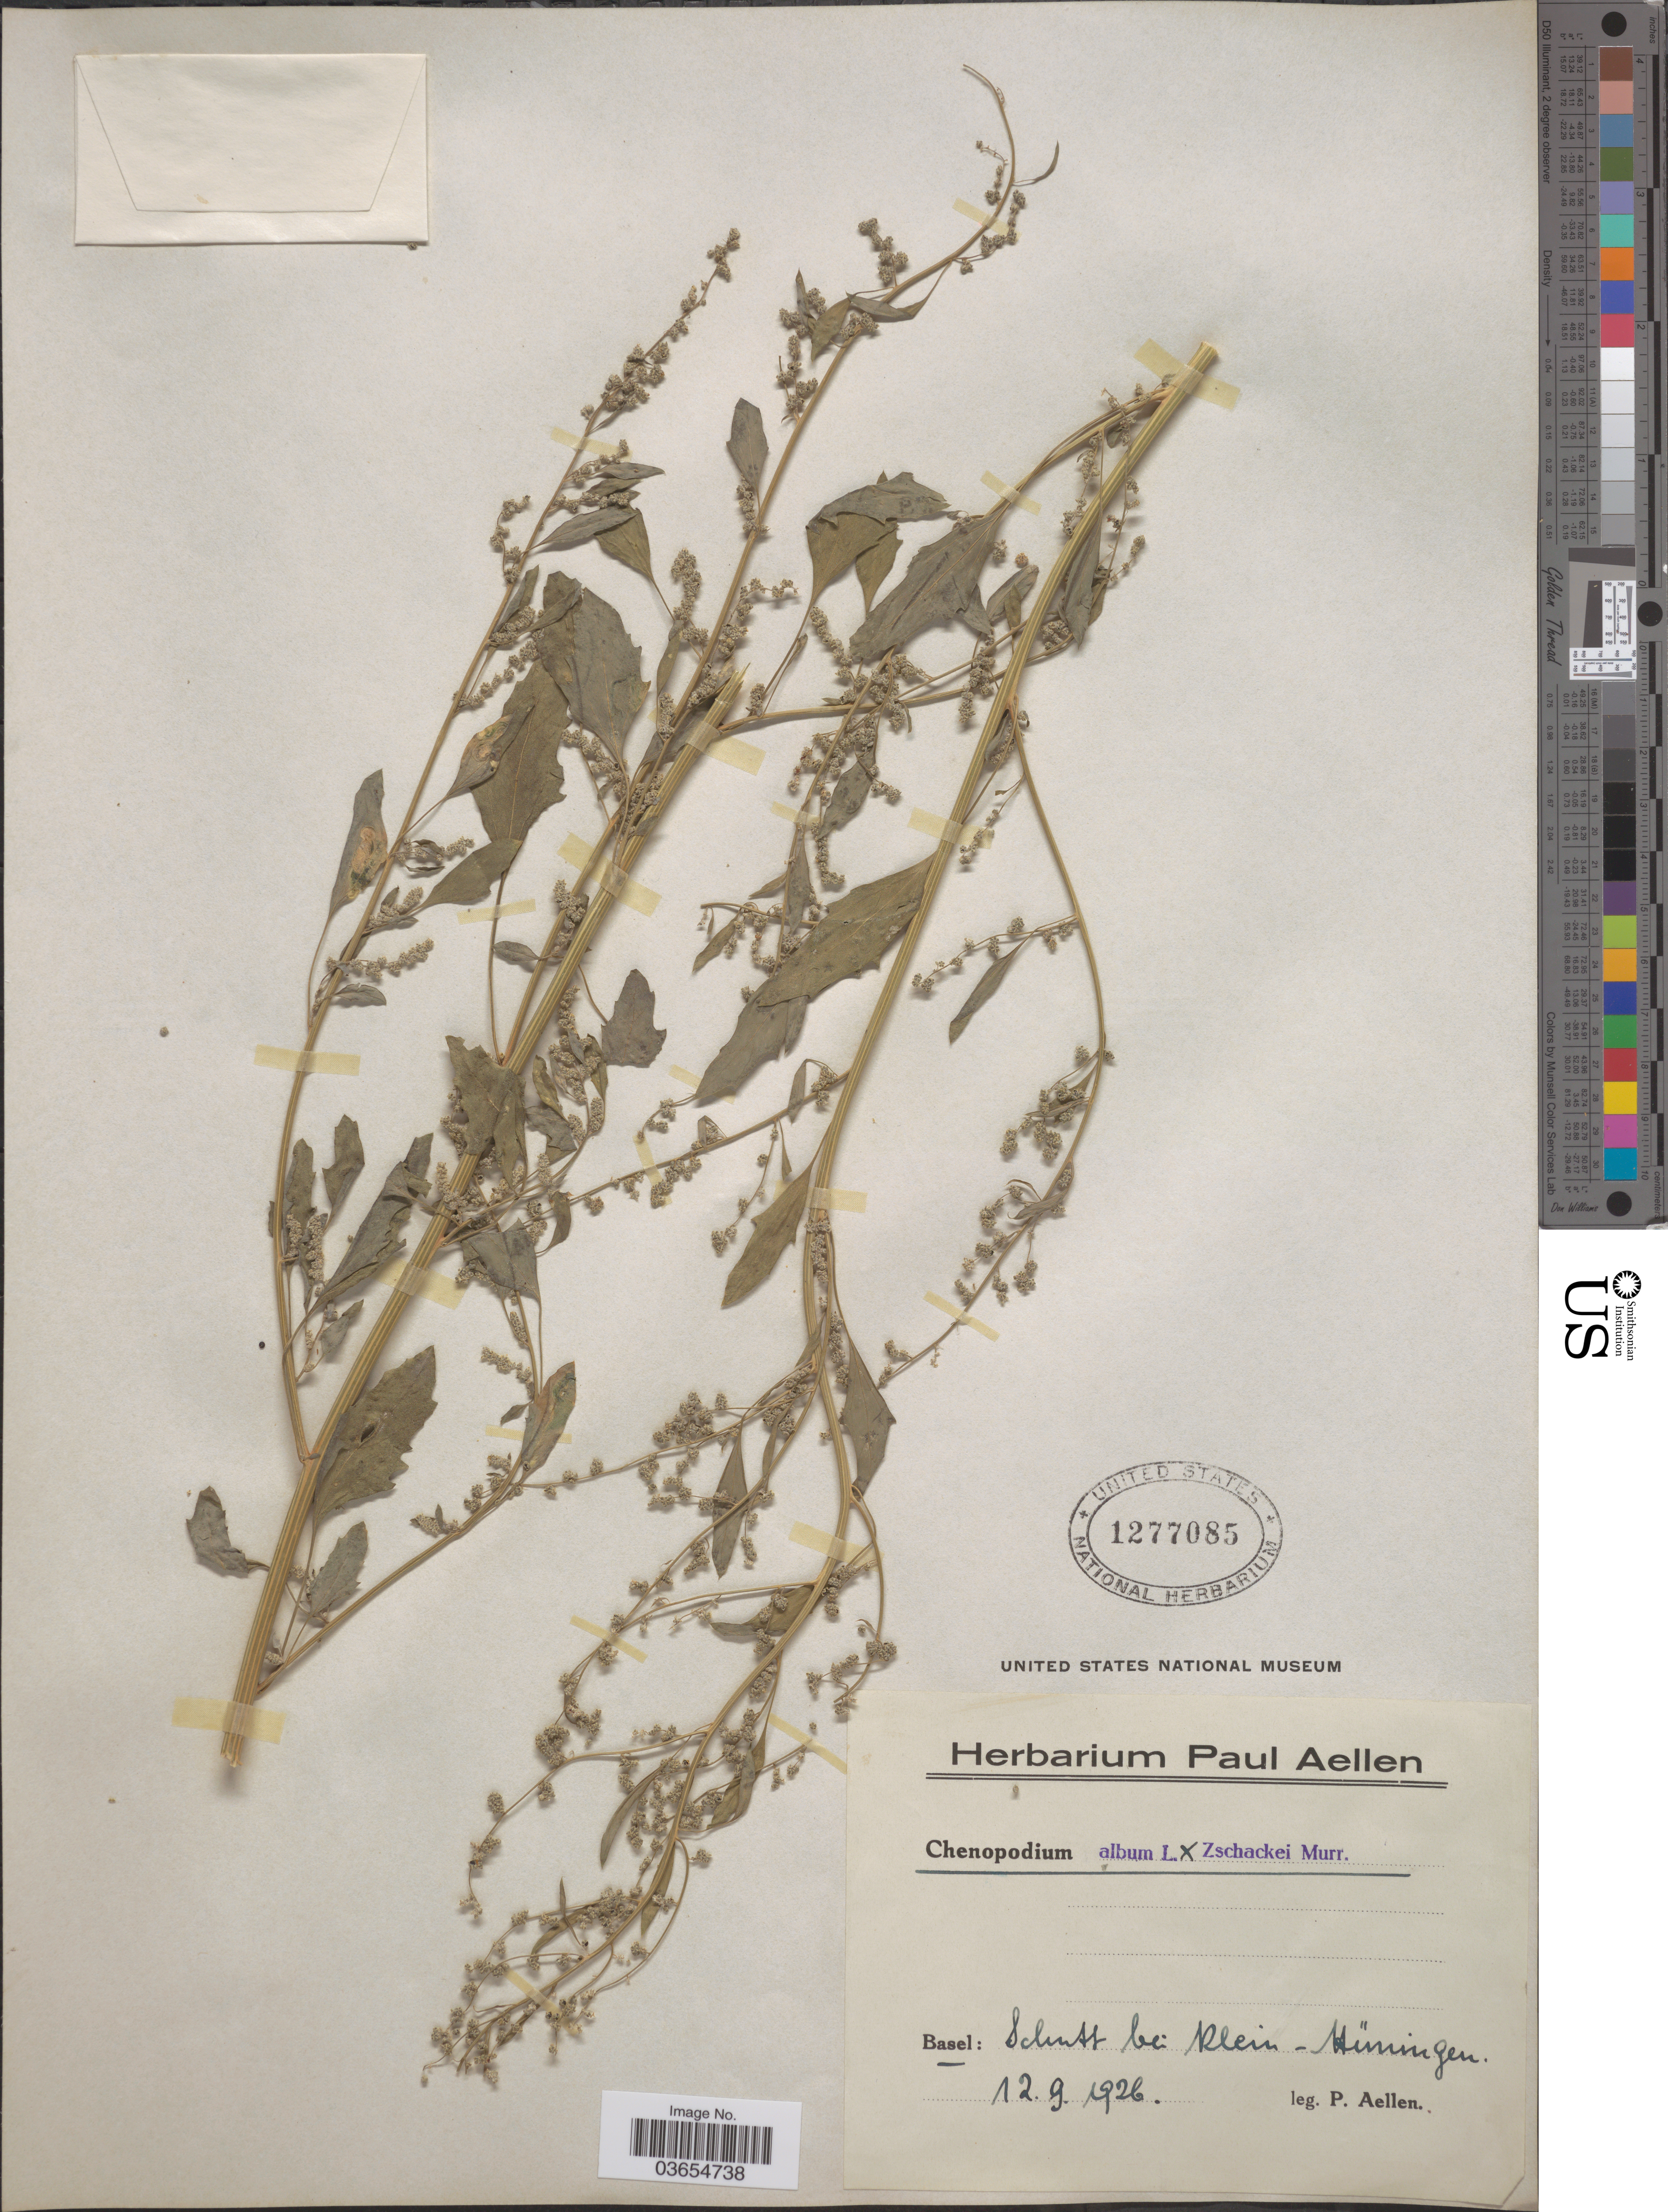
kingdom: Plantae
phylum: Tracheophyta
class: Magnoliopsida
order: Caryophyllales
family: Amaranthaceae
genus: Chenopodium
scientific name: Chenopodium album x C. zschackei Murr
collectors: P. Aellen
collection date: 1926-09-12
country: Switzerland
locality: Basel: Schutt bei Klein-Hüningen.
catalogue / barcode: US 1277085